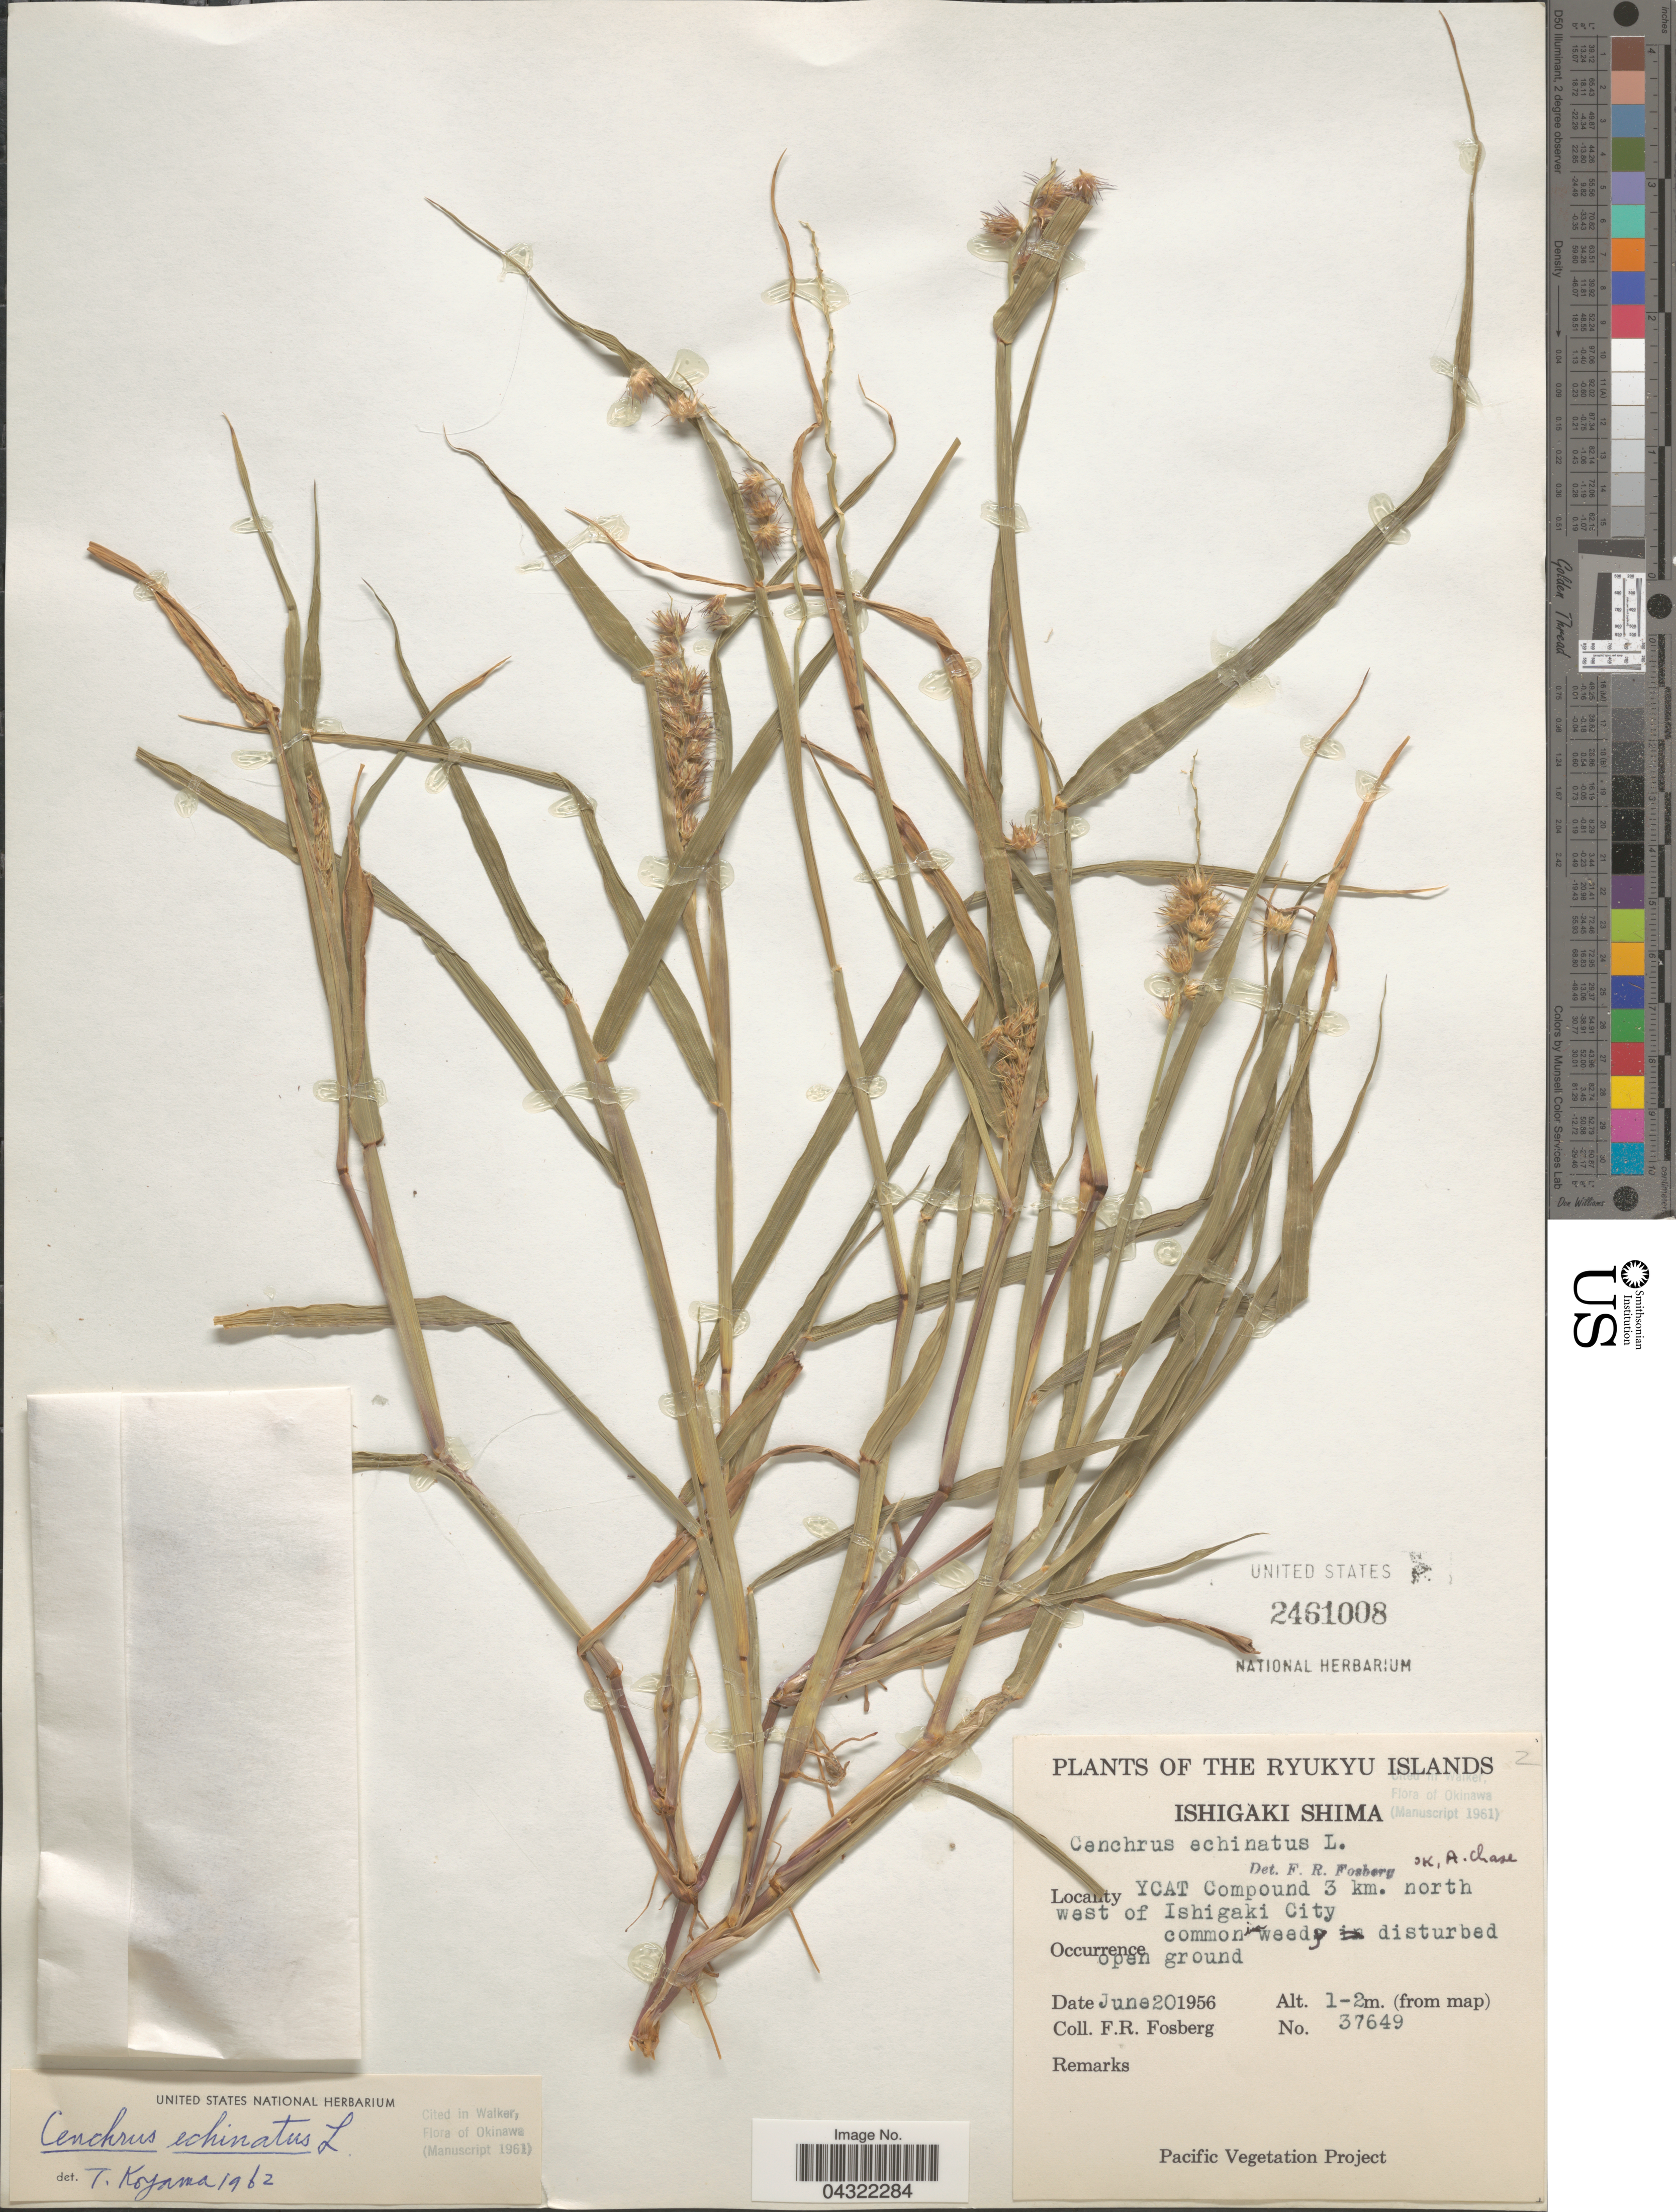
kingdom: Plantae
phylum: Tracheophyta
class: Liliopsida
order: Poales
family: Poaceae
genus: Cenchrus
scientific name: Cenchrus echinatus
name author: L.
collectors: F. R. Fosberg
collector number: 37649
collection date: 1956-06-20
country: Japan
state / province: Okinawa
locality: The Ryukyu Islands. Ishigaki Shima. YCAT Compound 3 km. north west of Ishigaki City.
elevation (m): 1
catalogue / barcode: US 2461008